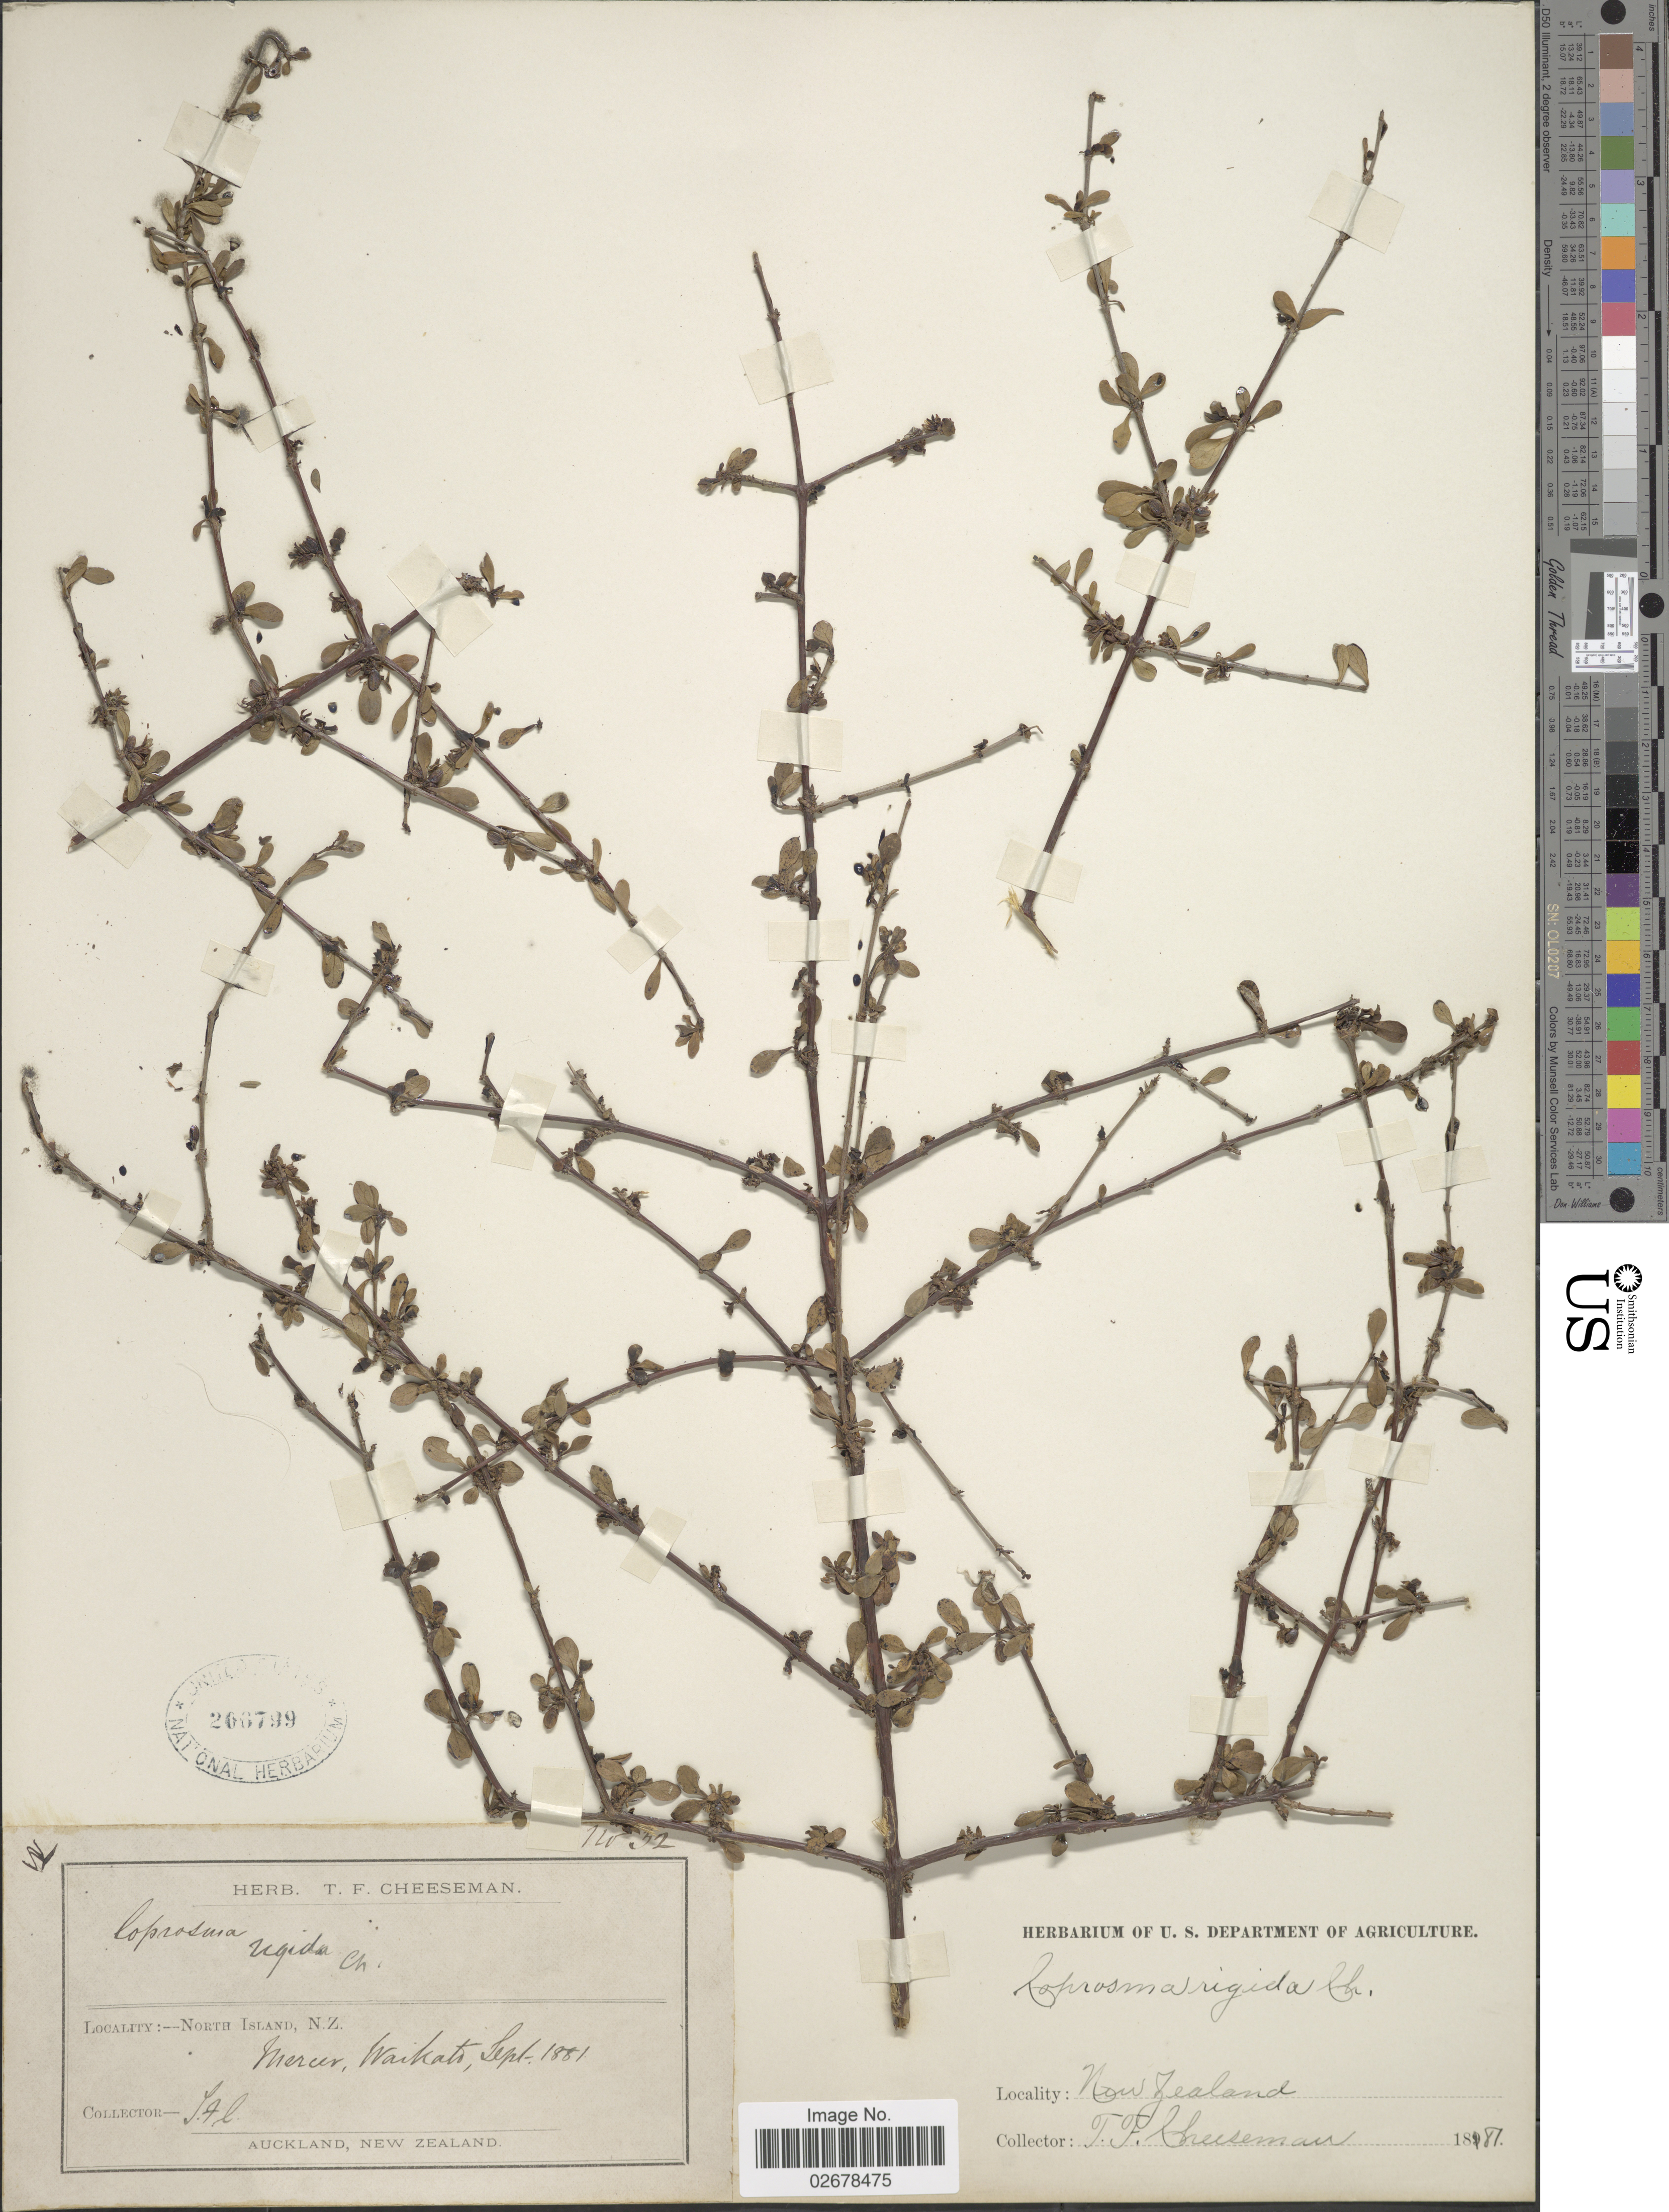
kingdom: Plantae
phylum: Tracheophyta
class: Magnoliopsida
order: Gentianales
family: Rubiaceae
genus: Coprosma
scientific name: Coprosma rigida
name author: Cheeseman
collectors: T. F. Cheeseman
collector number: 32*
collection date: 1881-09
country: New Zealand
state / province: Waikato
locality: North Island, Mercer, Waikato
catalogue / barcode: US 206799